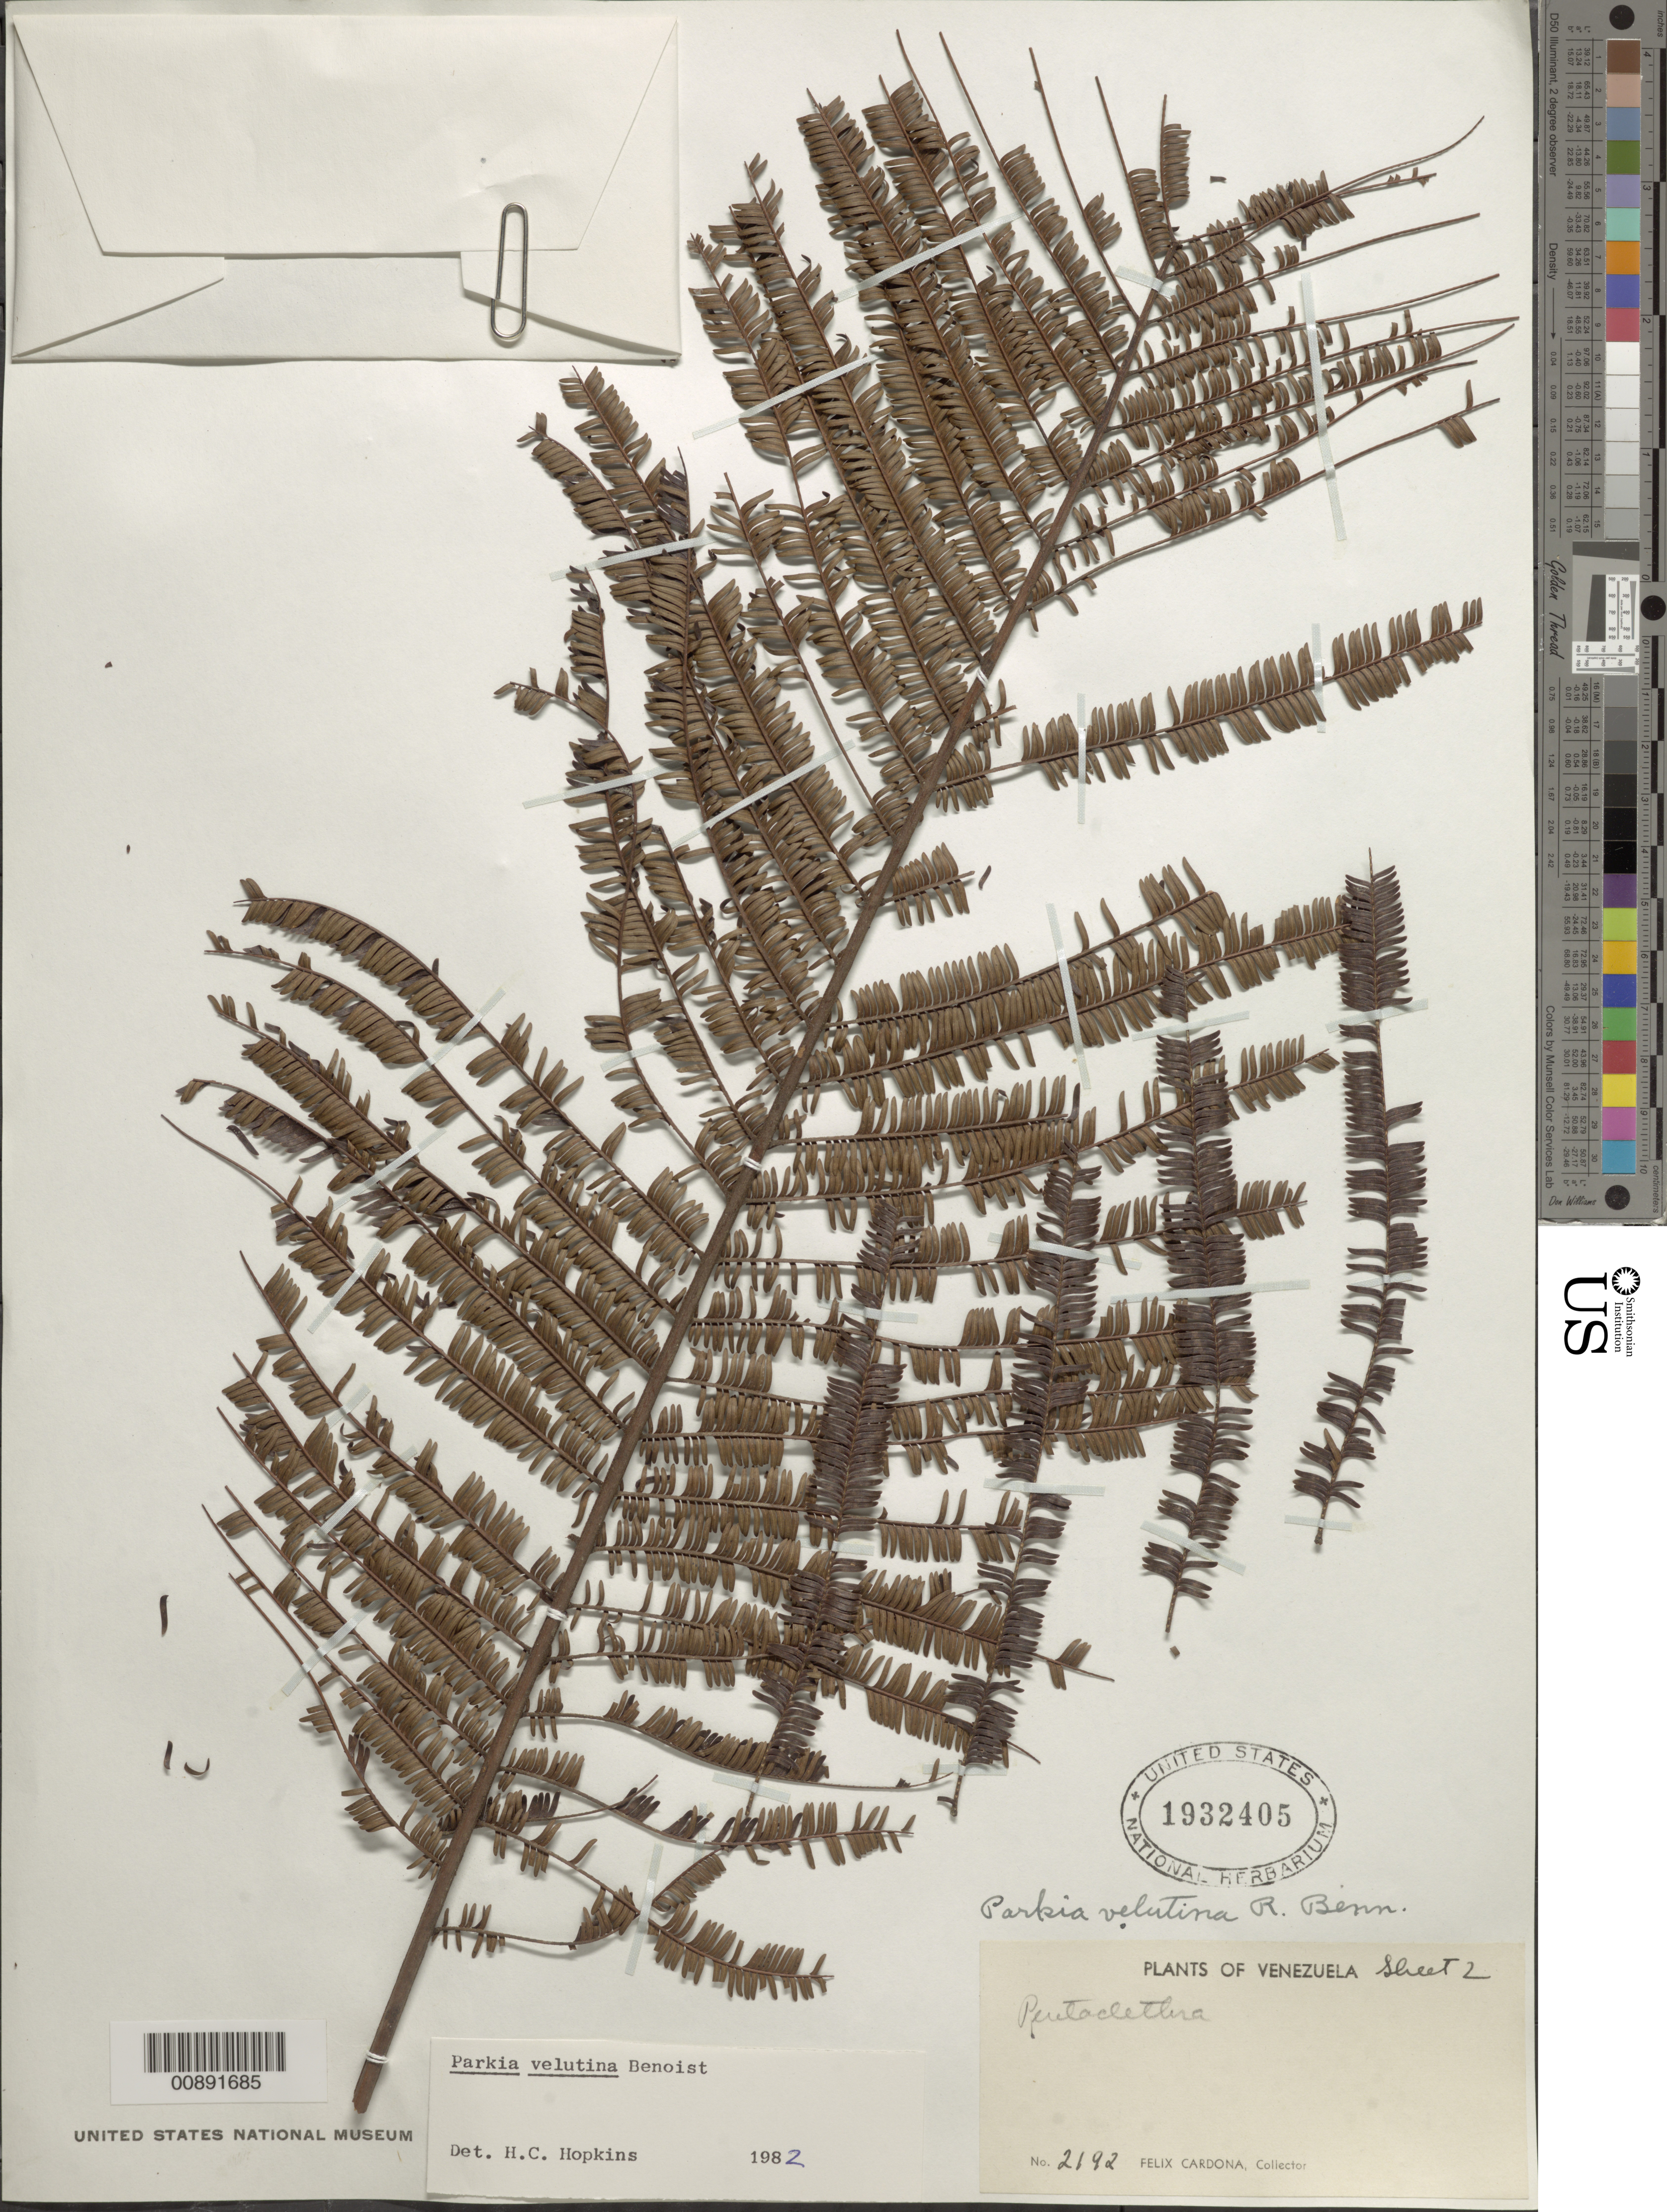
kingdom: Plantae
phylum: Tracheophyta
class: Magnoliopsida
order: Fabales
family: Fabaceae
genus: Parkia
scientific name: Parkia velutina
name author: Benoist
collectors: F. Cardona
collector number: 2192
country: Venezuela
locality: Venezuela.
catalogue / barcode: US 1932405